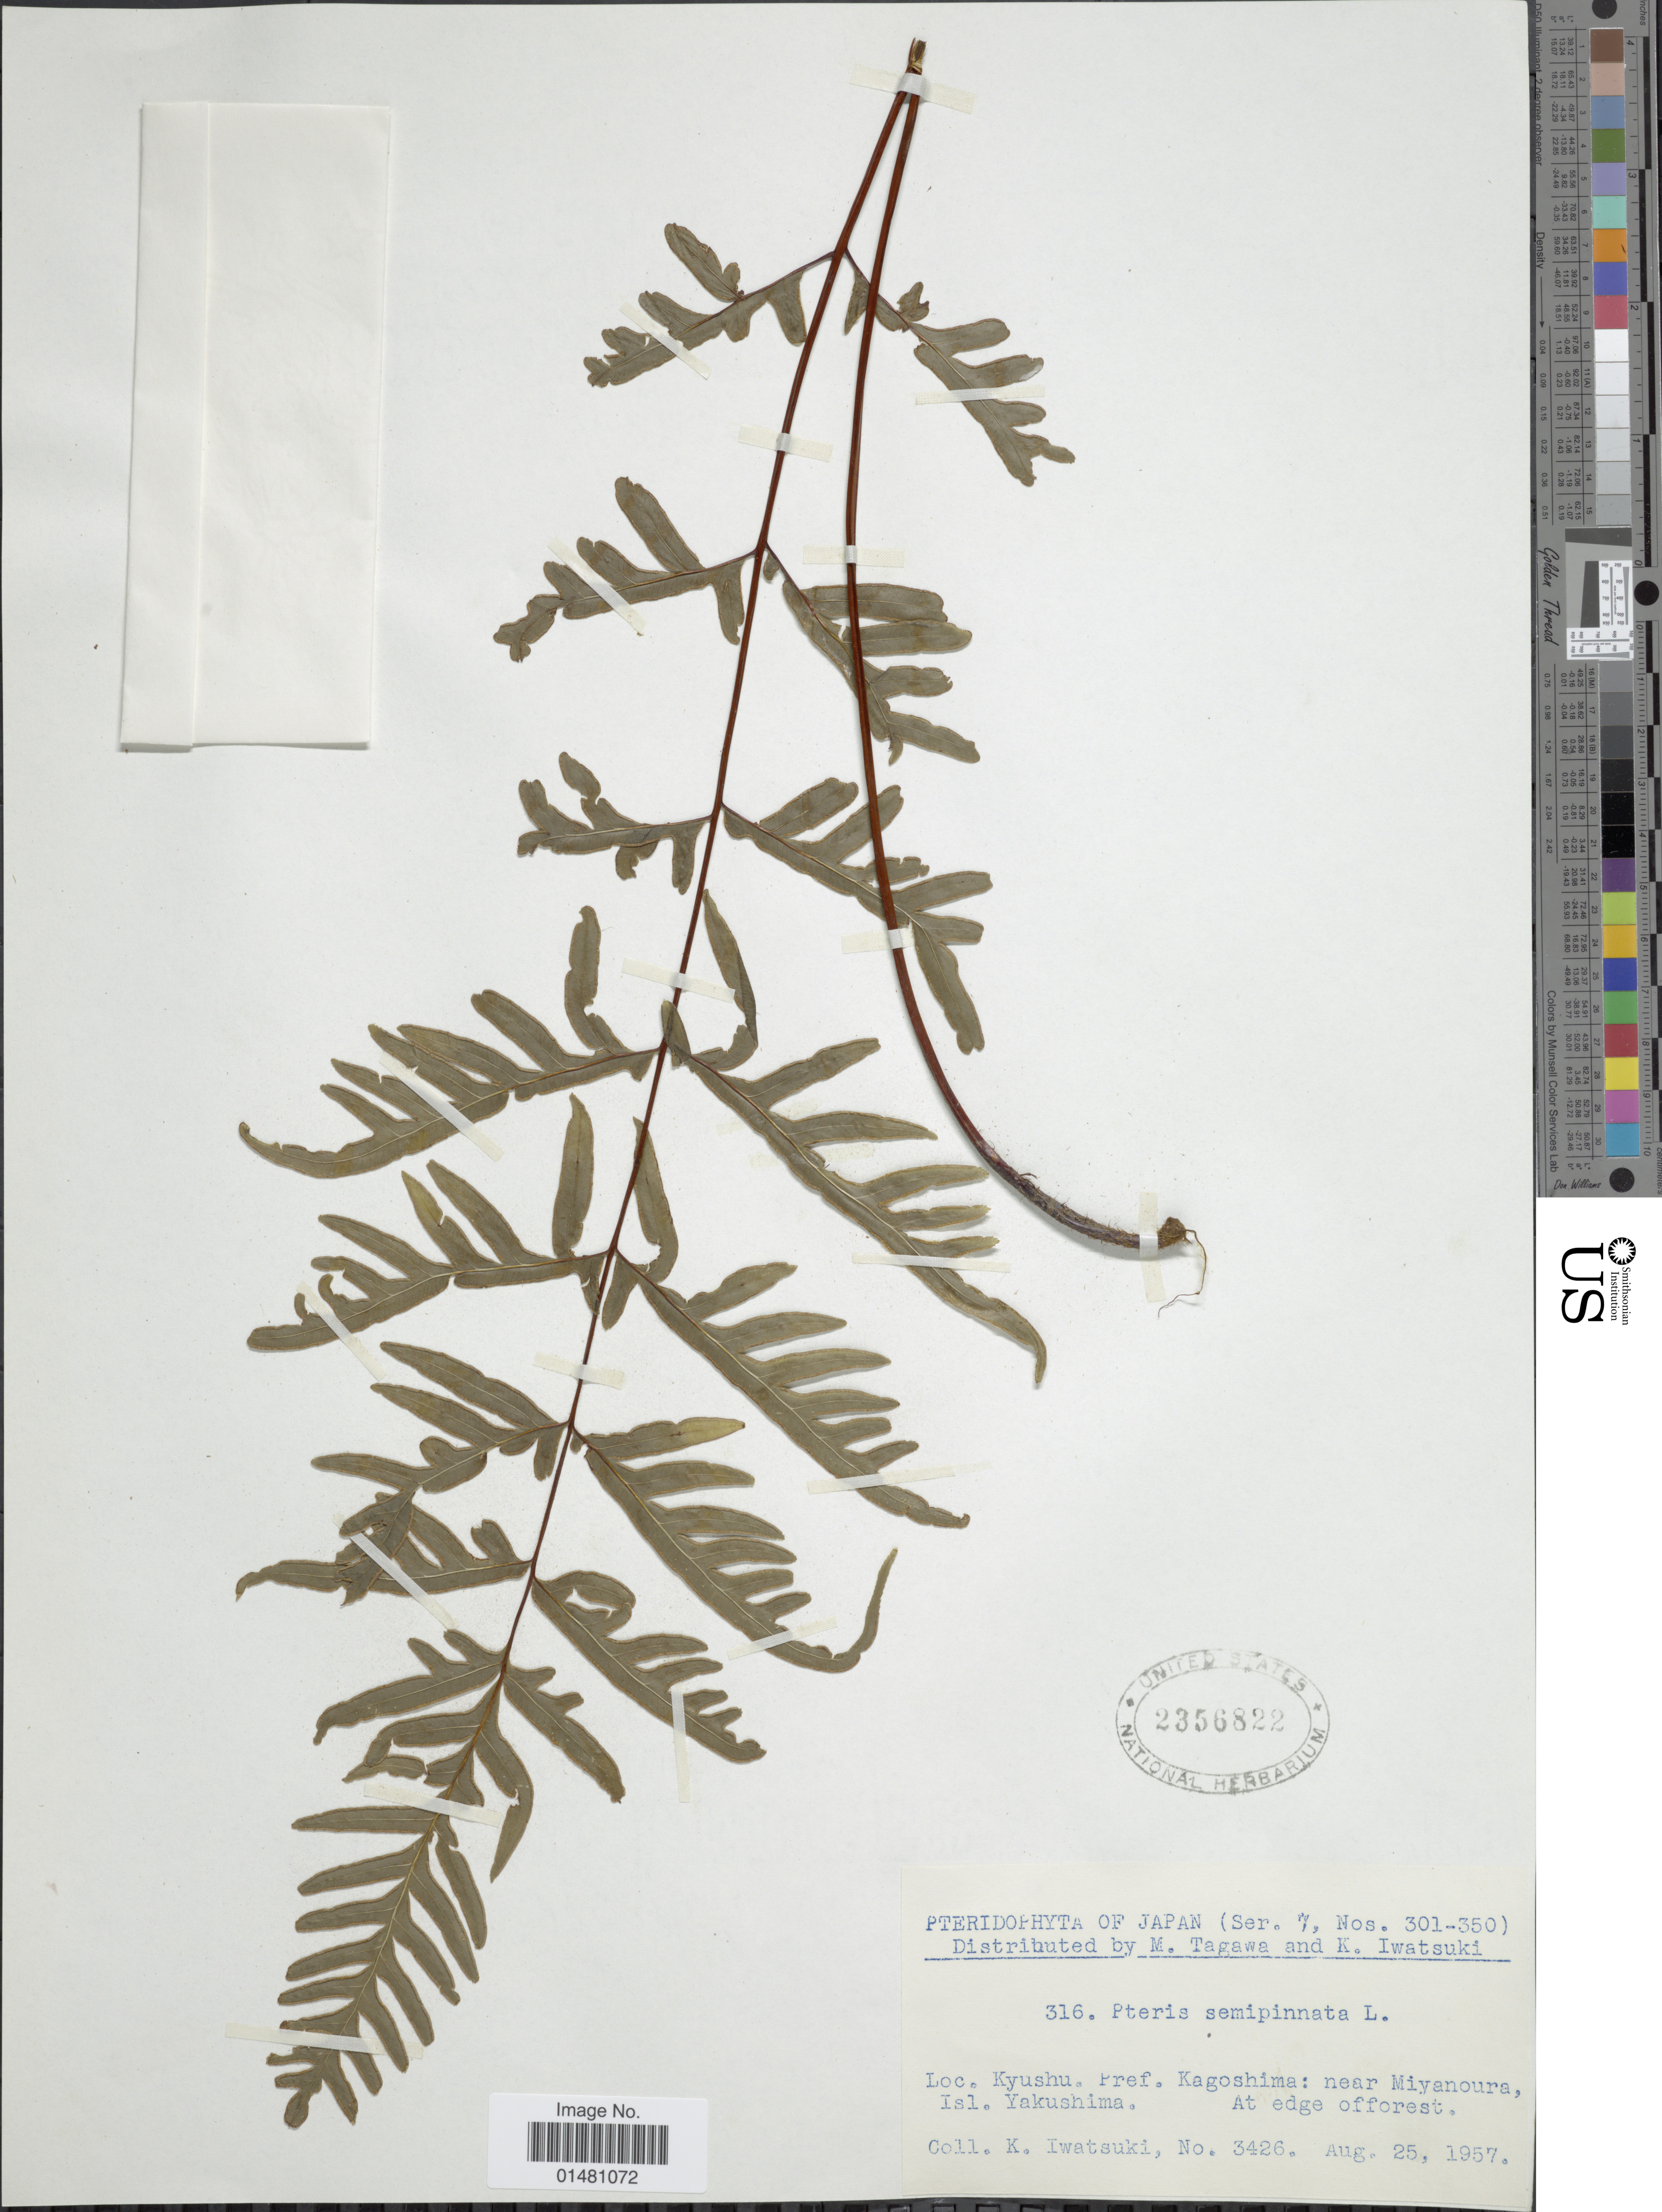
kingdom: Plantae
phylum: Tracheophyta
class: Polypodiopsida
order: Polypodiales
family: Pteridaceae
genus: Pteris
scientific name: Pteris semipinnata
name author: L.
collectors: K. Iwatsuki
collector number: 3426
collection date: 1957-08-25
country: Japan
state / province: Kagosima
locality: Kyushu Pref Kagoshima: near Miyanoura, Isl Yakushima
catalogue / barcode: US 2356822